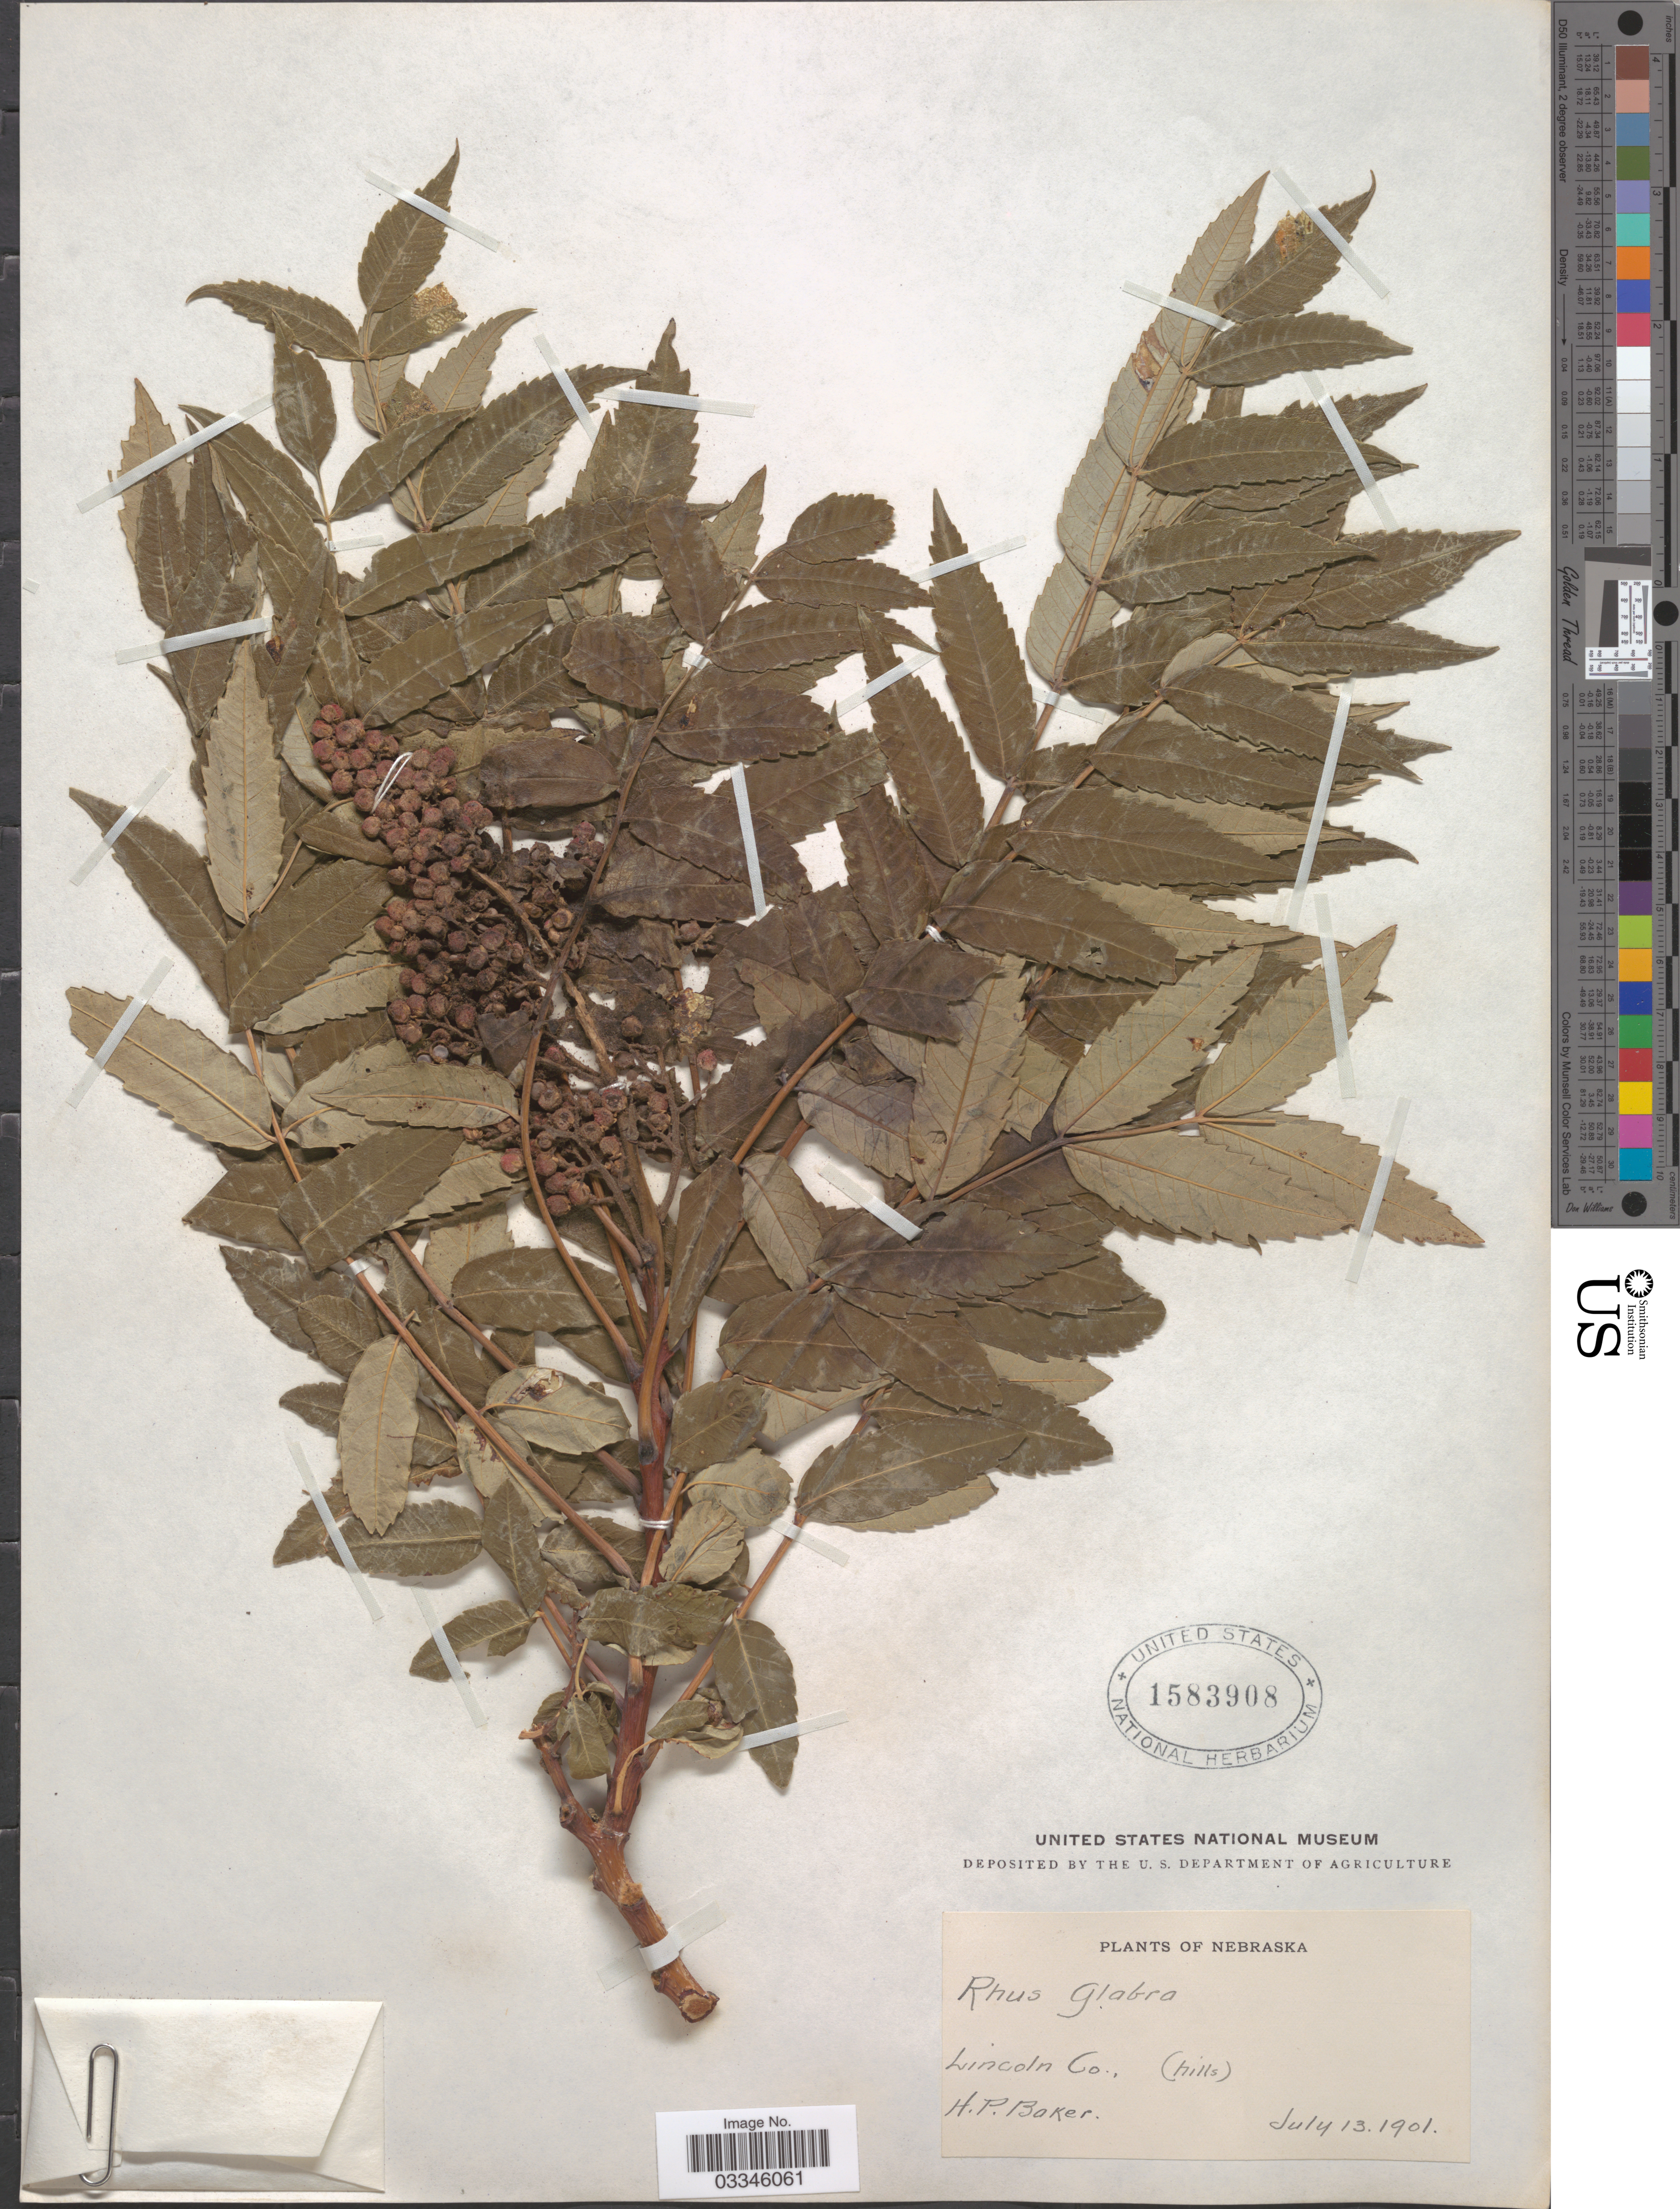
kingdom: Plantae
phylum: Tracheophyta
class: Magnoliopsida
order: Sapindales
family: Anacardiaceae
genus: Rhus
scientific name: Rhus glabra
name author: L.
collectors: H. P. Baker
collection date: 1901-07-13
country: United States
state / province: Nebraska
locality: Lincoln Co.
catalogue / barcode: US 1583908